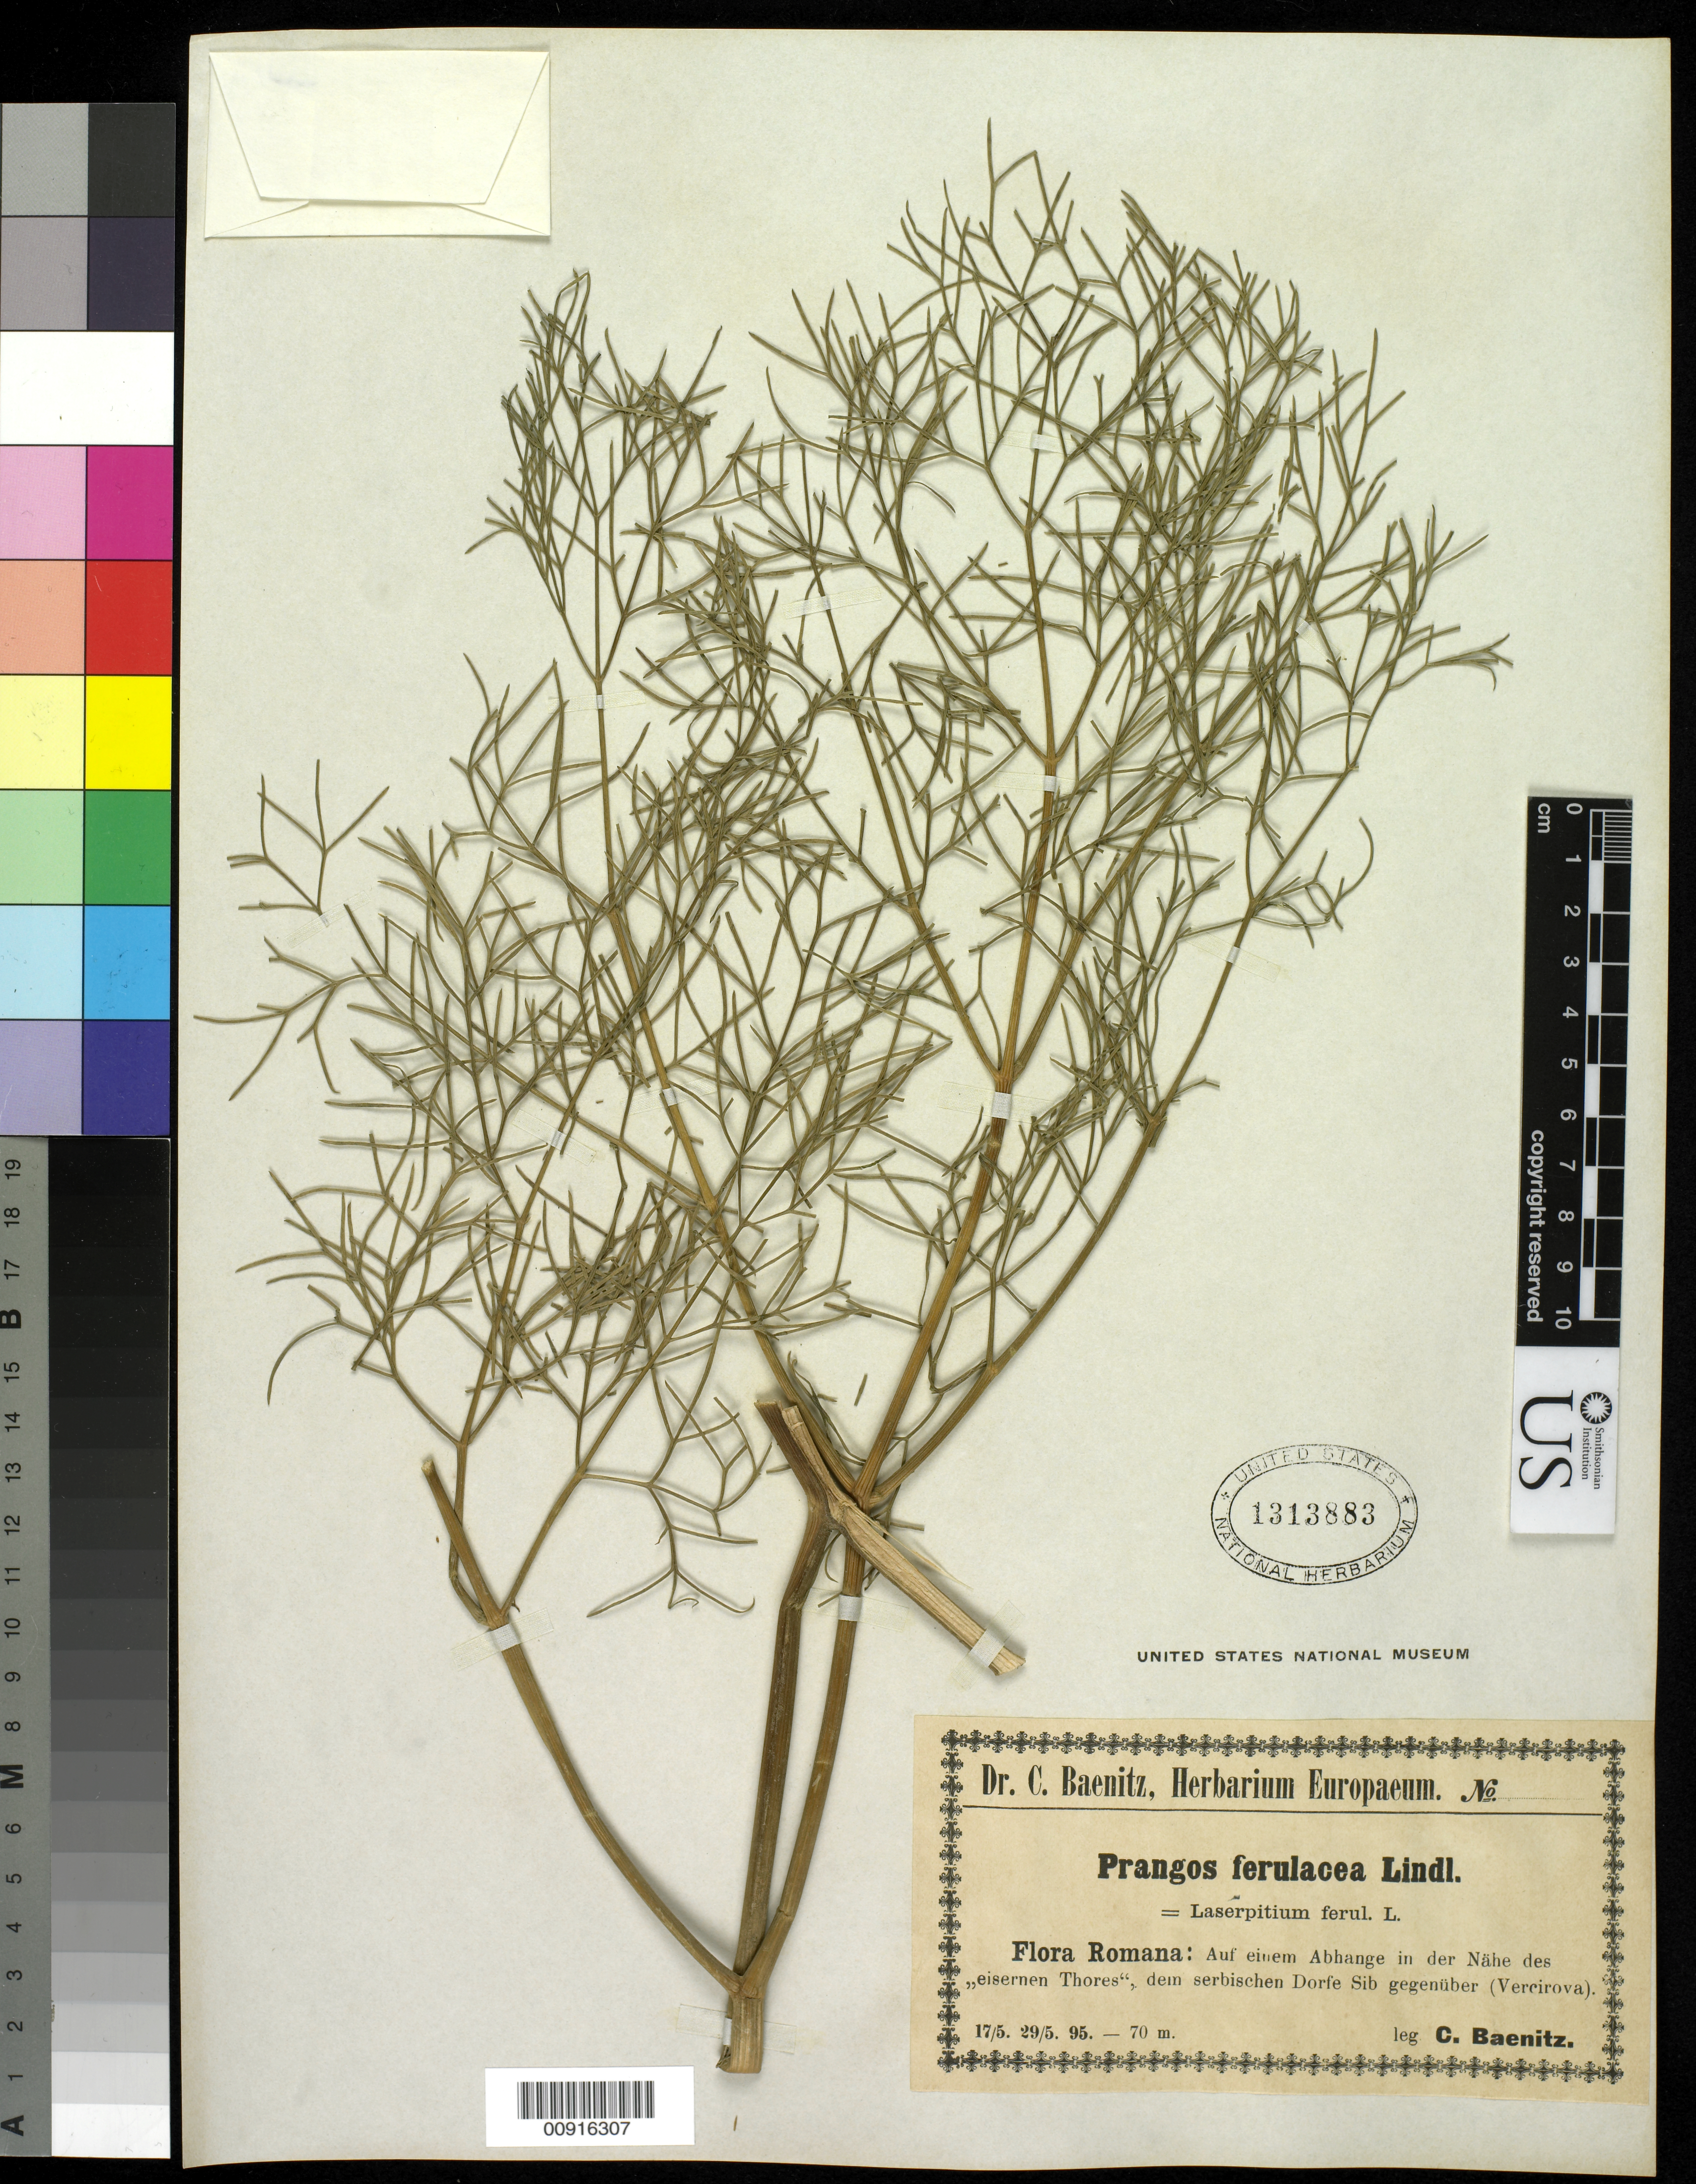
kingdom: Plantae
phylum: Tracheophyta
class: Magnoliopsida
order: Apiales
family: Apiaceae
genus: Prangos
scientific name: Prangos ferulacea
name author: (L.) Lindl.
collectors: C. G. Baenitz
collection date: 1895-05-17/1895-05-29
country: Italy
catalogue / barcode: US 1313883